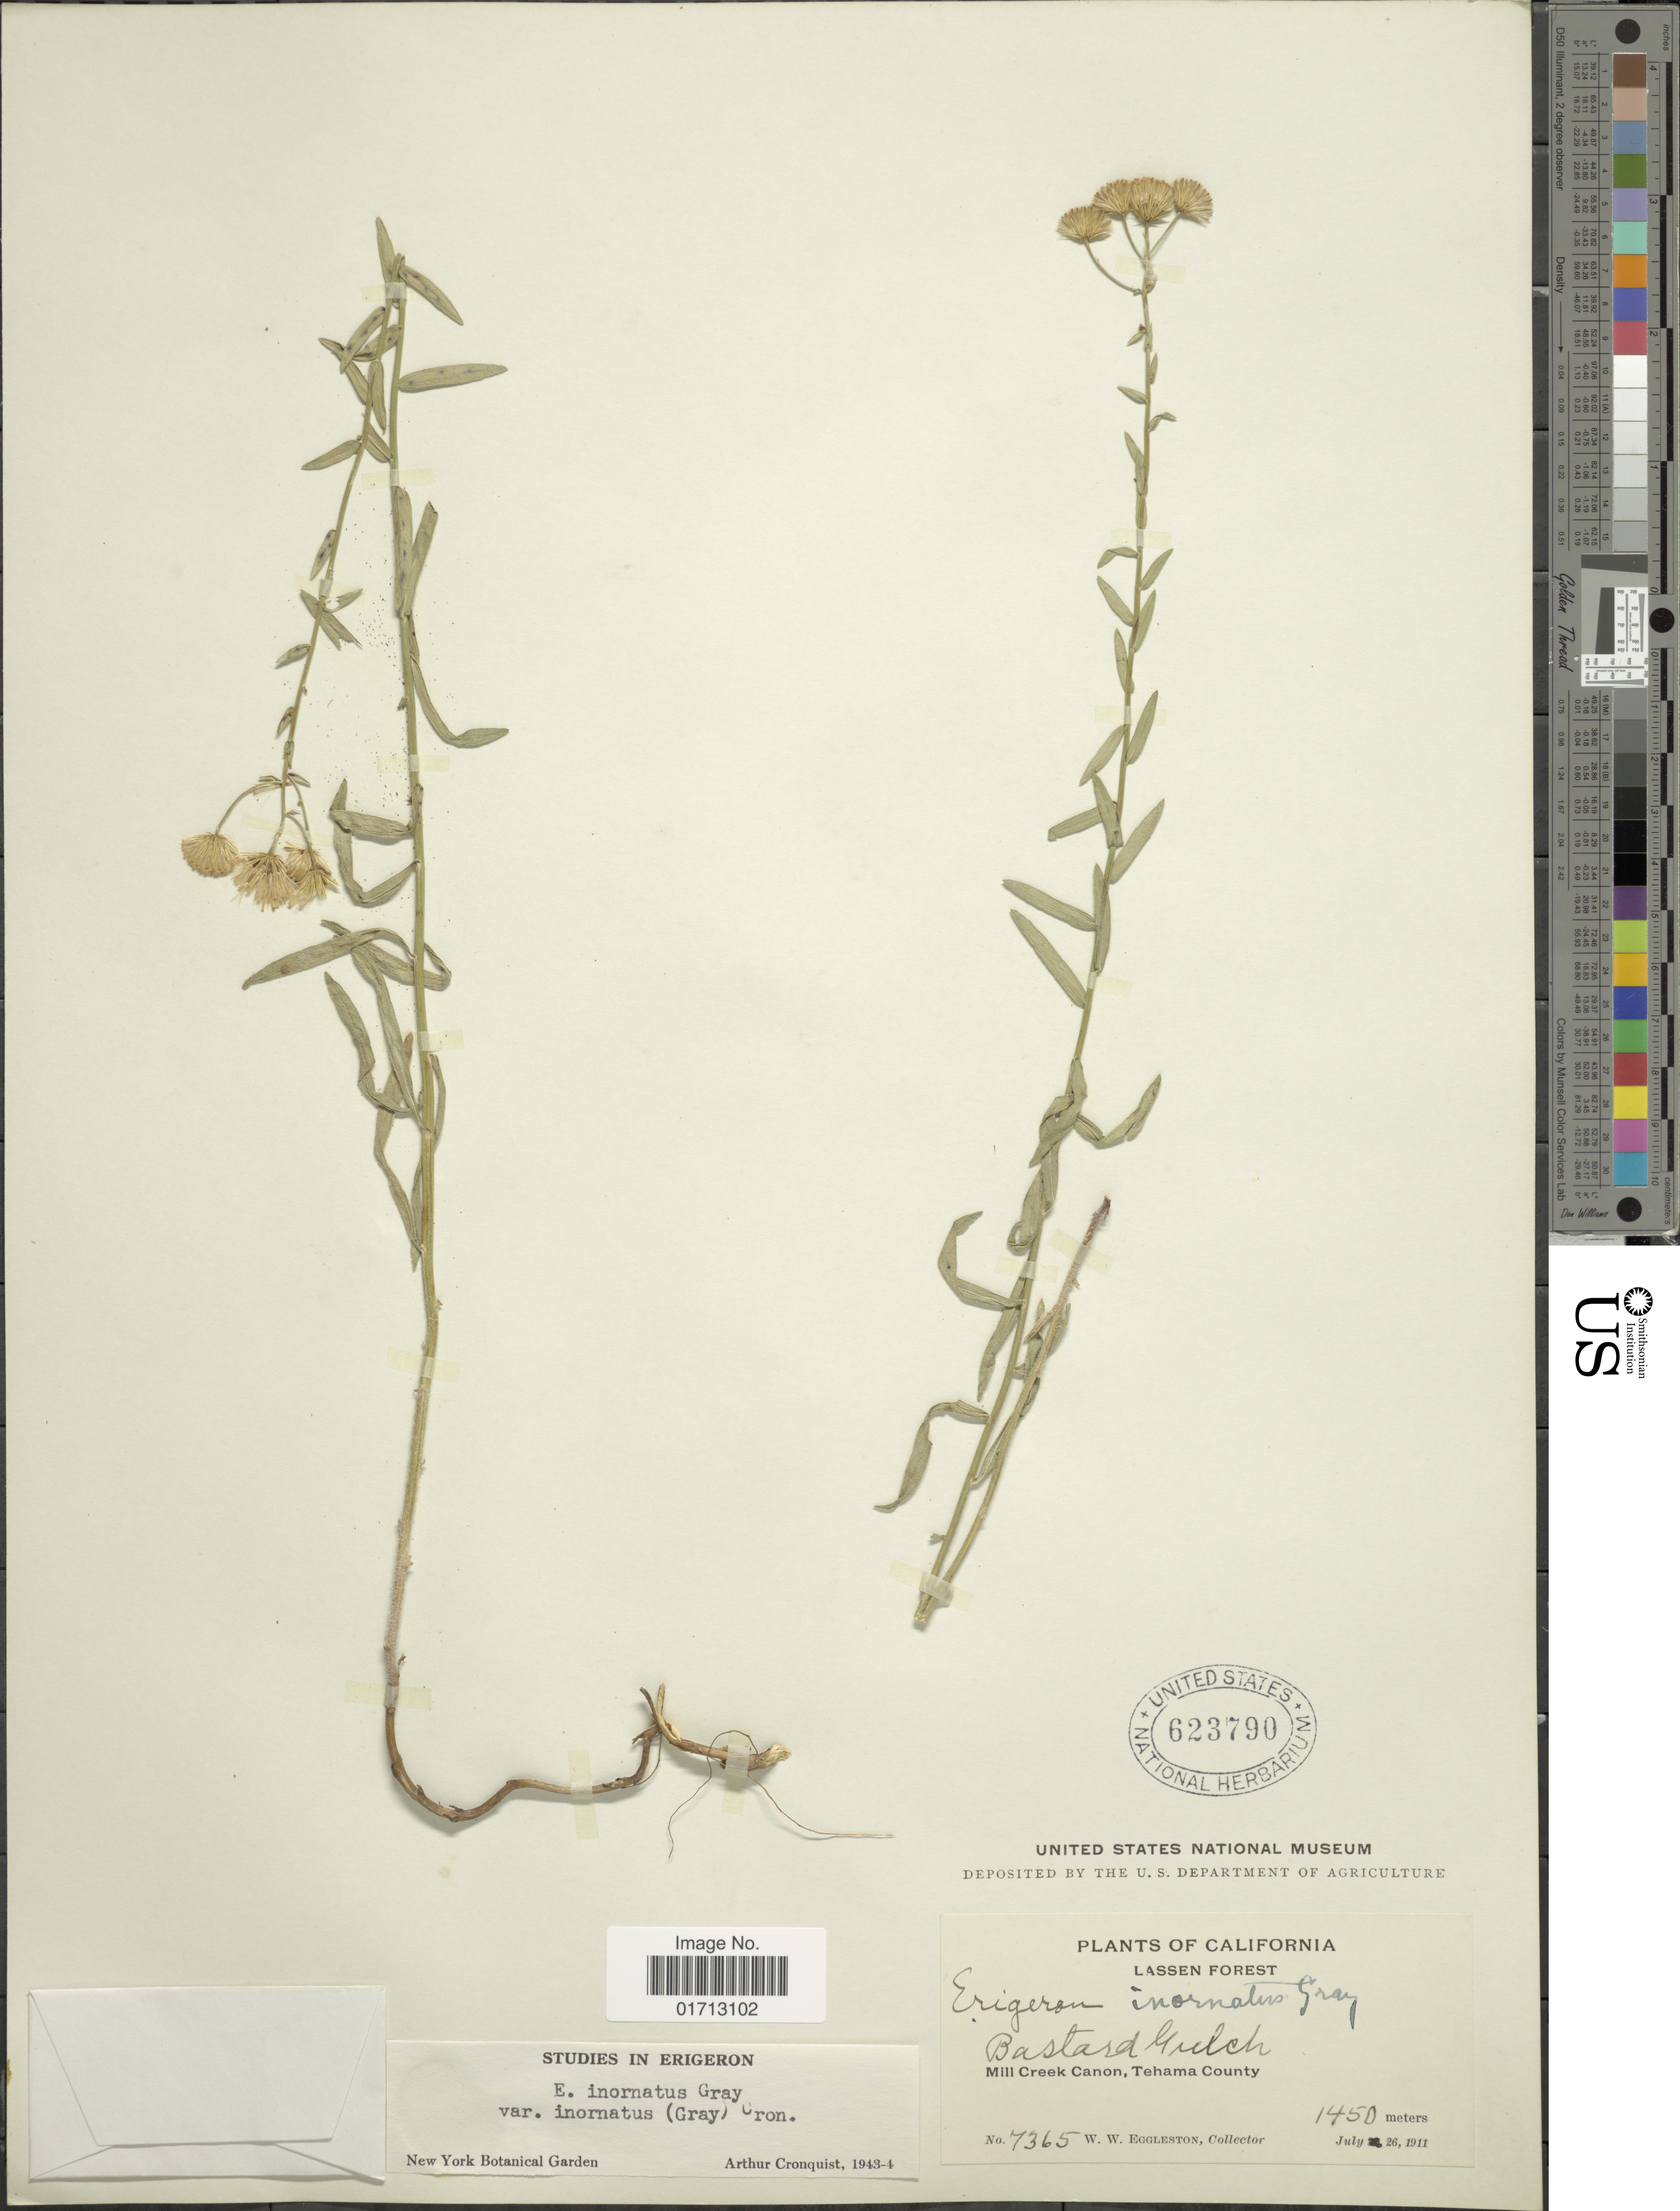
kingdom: Plantae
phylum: Tracheophyta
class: Magnoliopsida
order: Asterales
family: Asteraceae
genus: Erigeron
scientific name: Erigeron inornatus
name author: (A. Gray) A. Gray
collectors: W. W. Eggleston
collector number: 7365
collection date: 1911-07-26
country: United States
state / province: California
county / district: Tehama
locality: Lassen forest, Bastard Gulch, Mill Creek Canon, Tehama County.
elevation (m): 1450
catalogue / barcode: US 623790